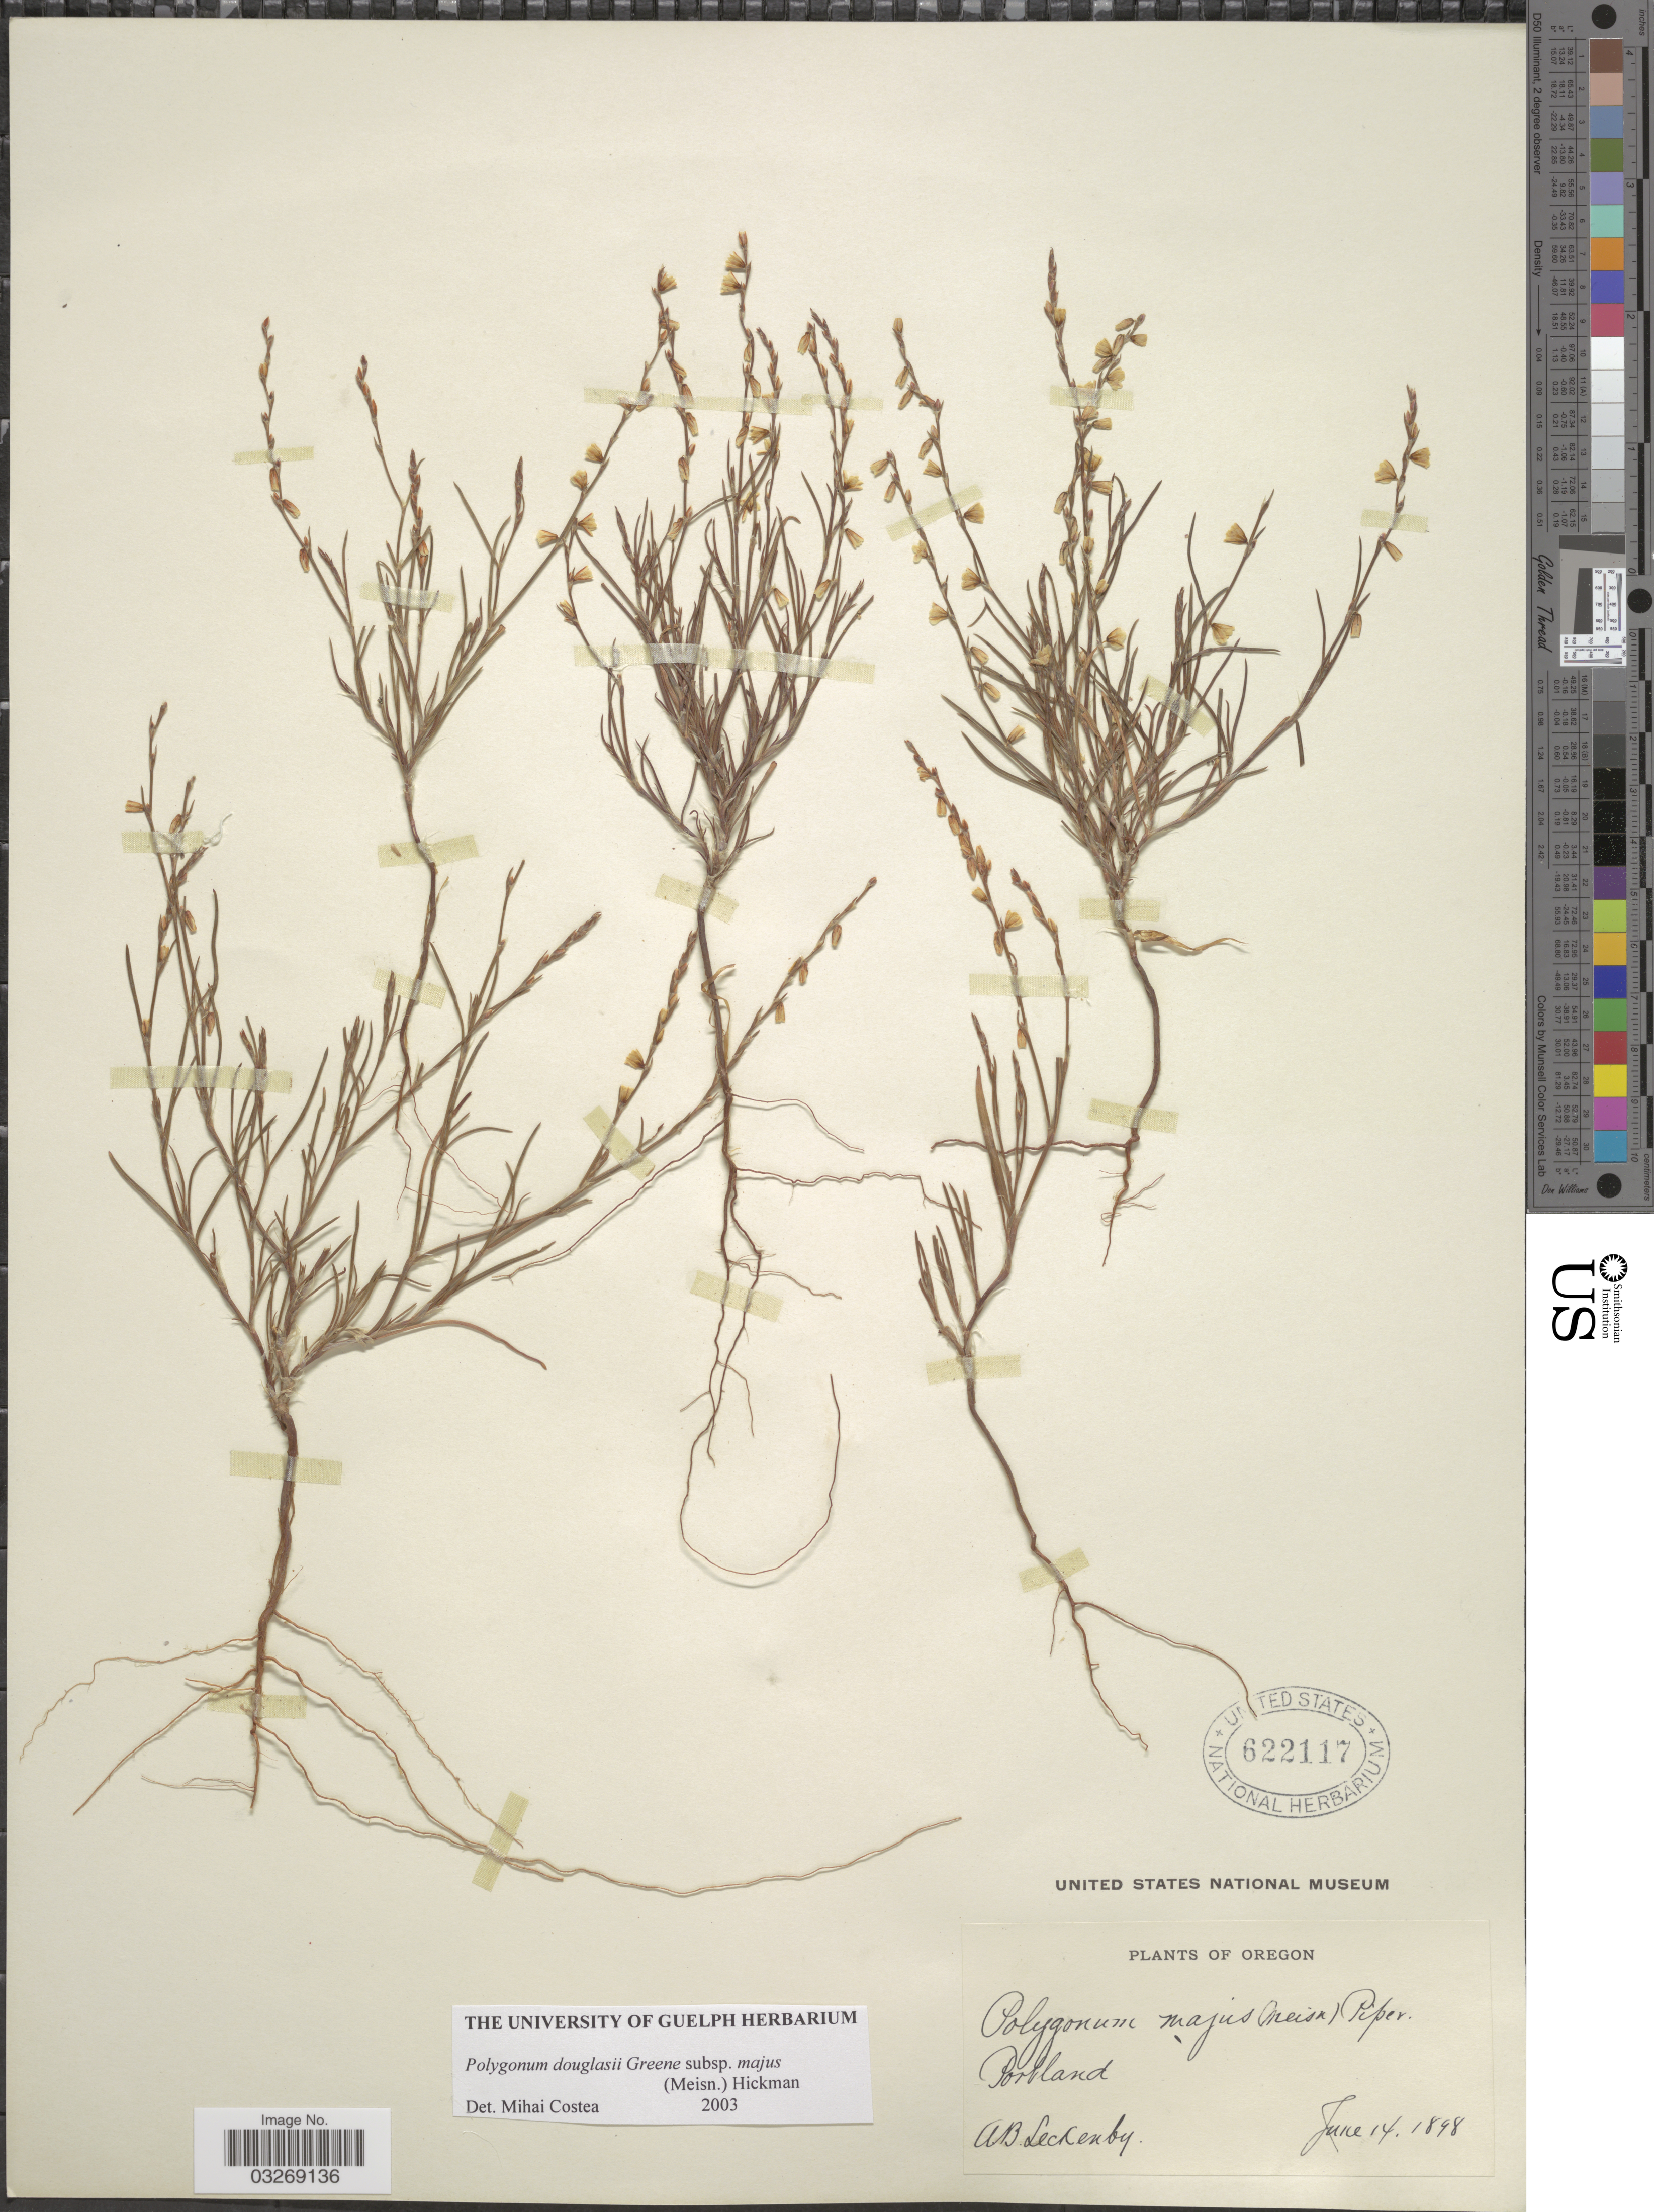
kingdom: Plantae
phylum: Tracheophyta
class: Magnoliopsida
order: Caryophyllales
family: Polygonaceae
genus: Polygonum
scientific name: Polygonum douglasii subsp. majus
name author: (Meisn.) Hickman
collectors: A. Leckenby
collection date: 1898-06-14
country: United States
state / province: Oregon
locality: Portland.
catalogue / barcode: US 622117